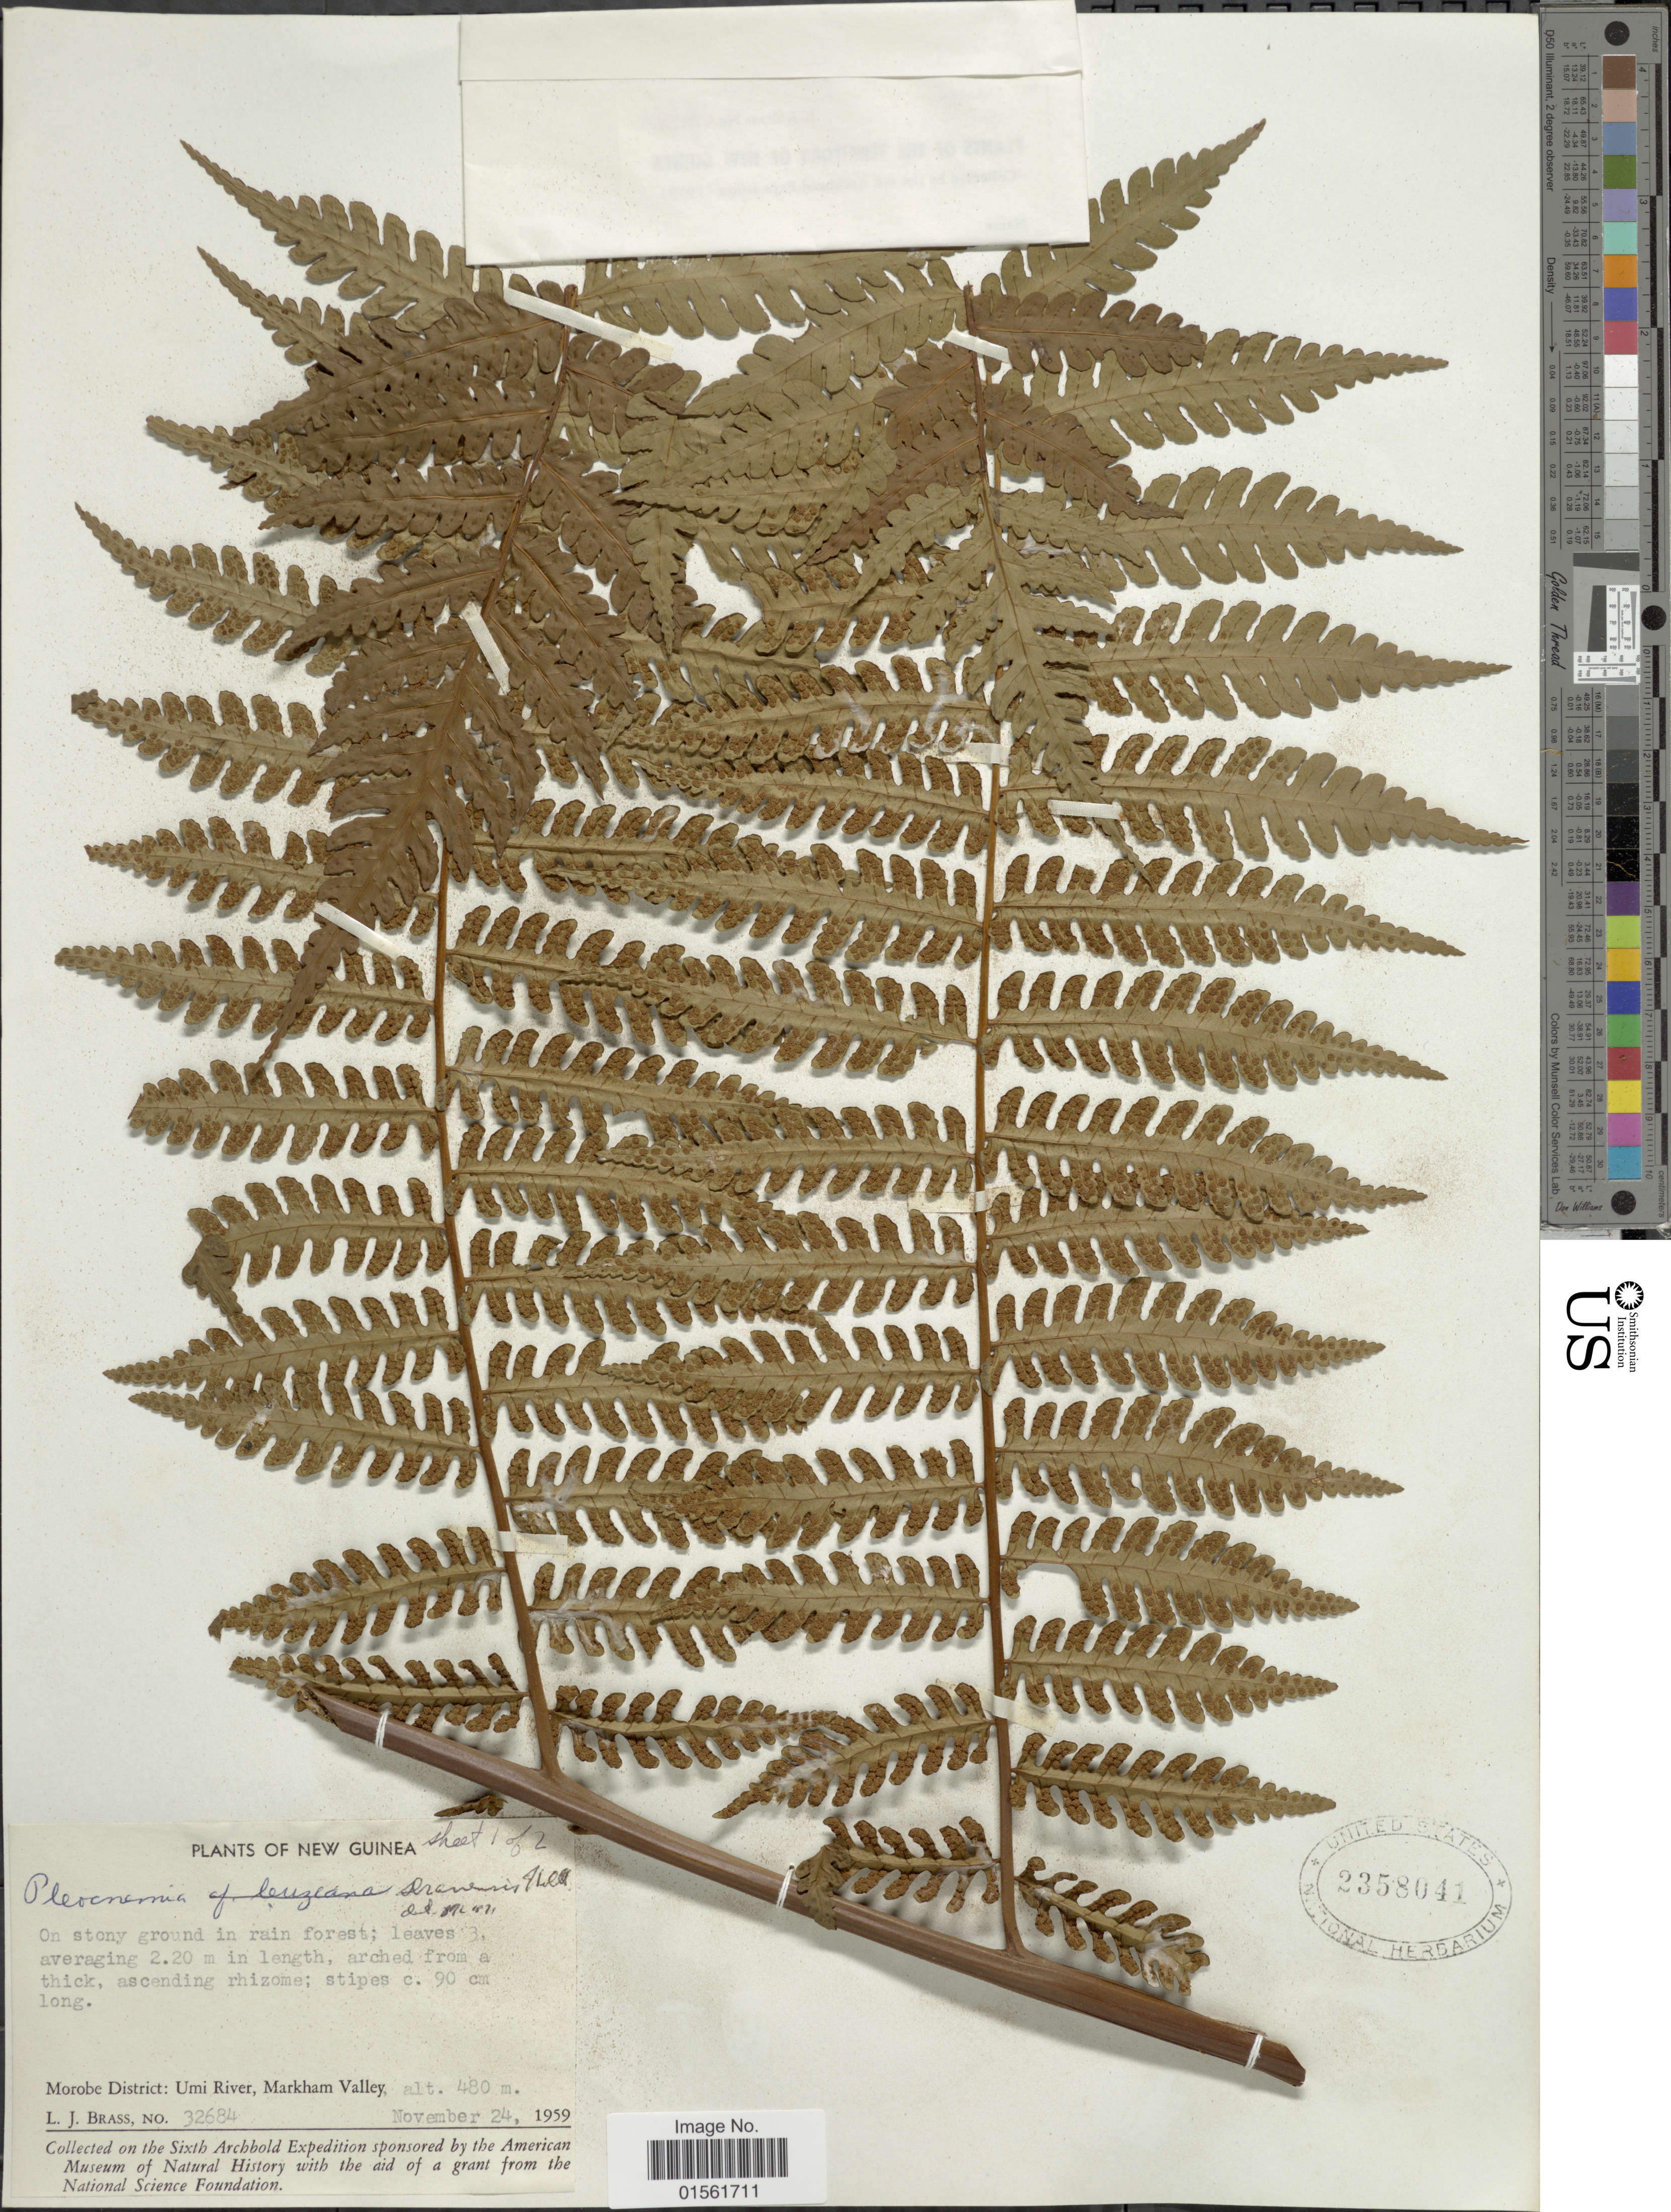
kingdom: Plantae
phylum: Tracheophyta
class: Polypodiopsida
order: Polypodiales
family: Dryopteridaceae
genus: Pleocnemia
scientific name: Pleocnemia seranensis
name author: Holttum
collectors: L. J. Brass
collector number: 32698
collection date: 1959-11-24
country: Papua New Guinea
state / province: Morobe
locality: New Guinea, Morobe District: Umi River, Markham Valley.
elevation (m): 480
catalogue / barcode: US 2358053